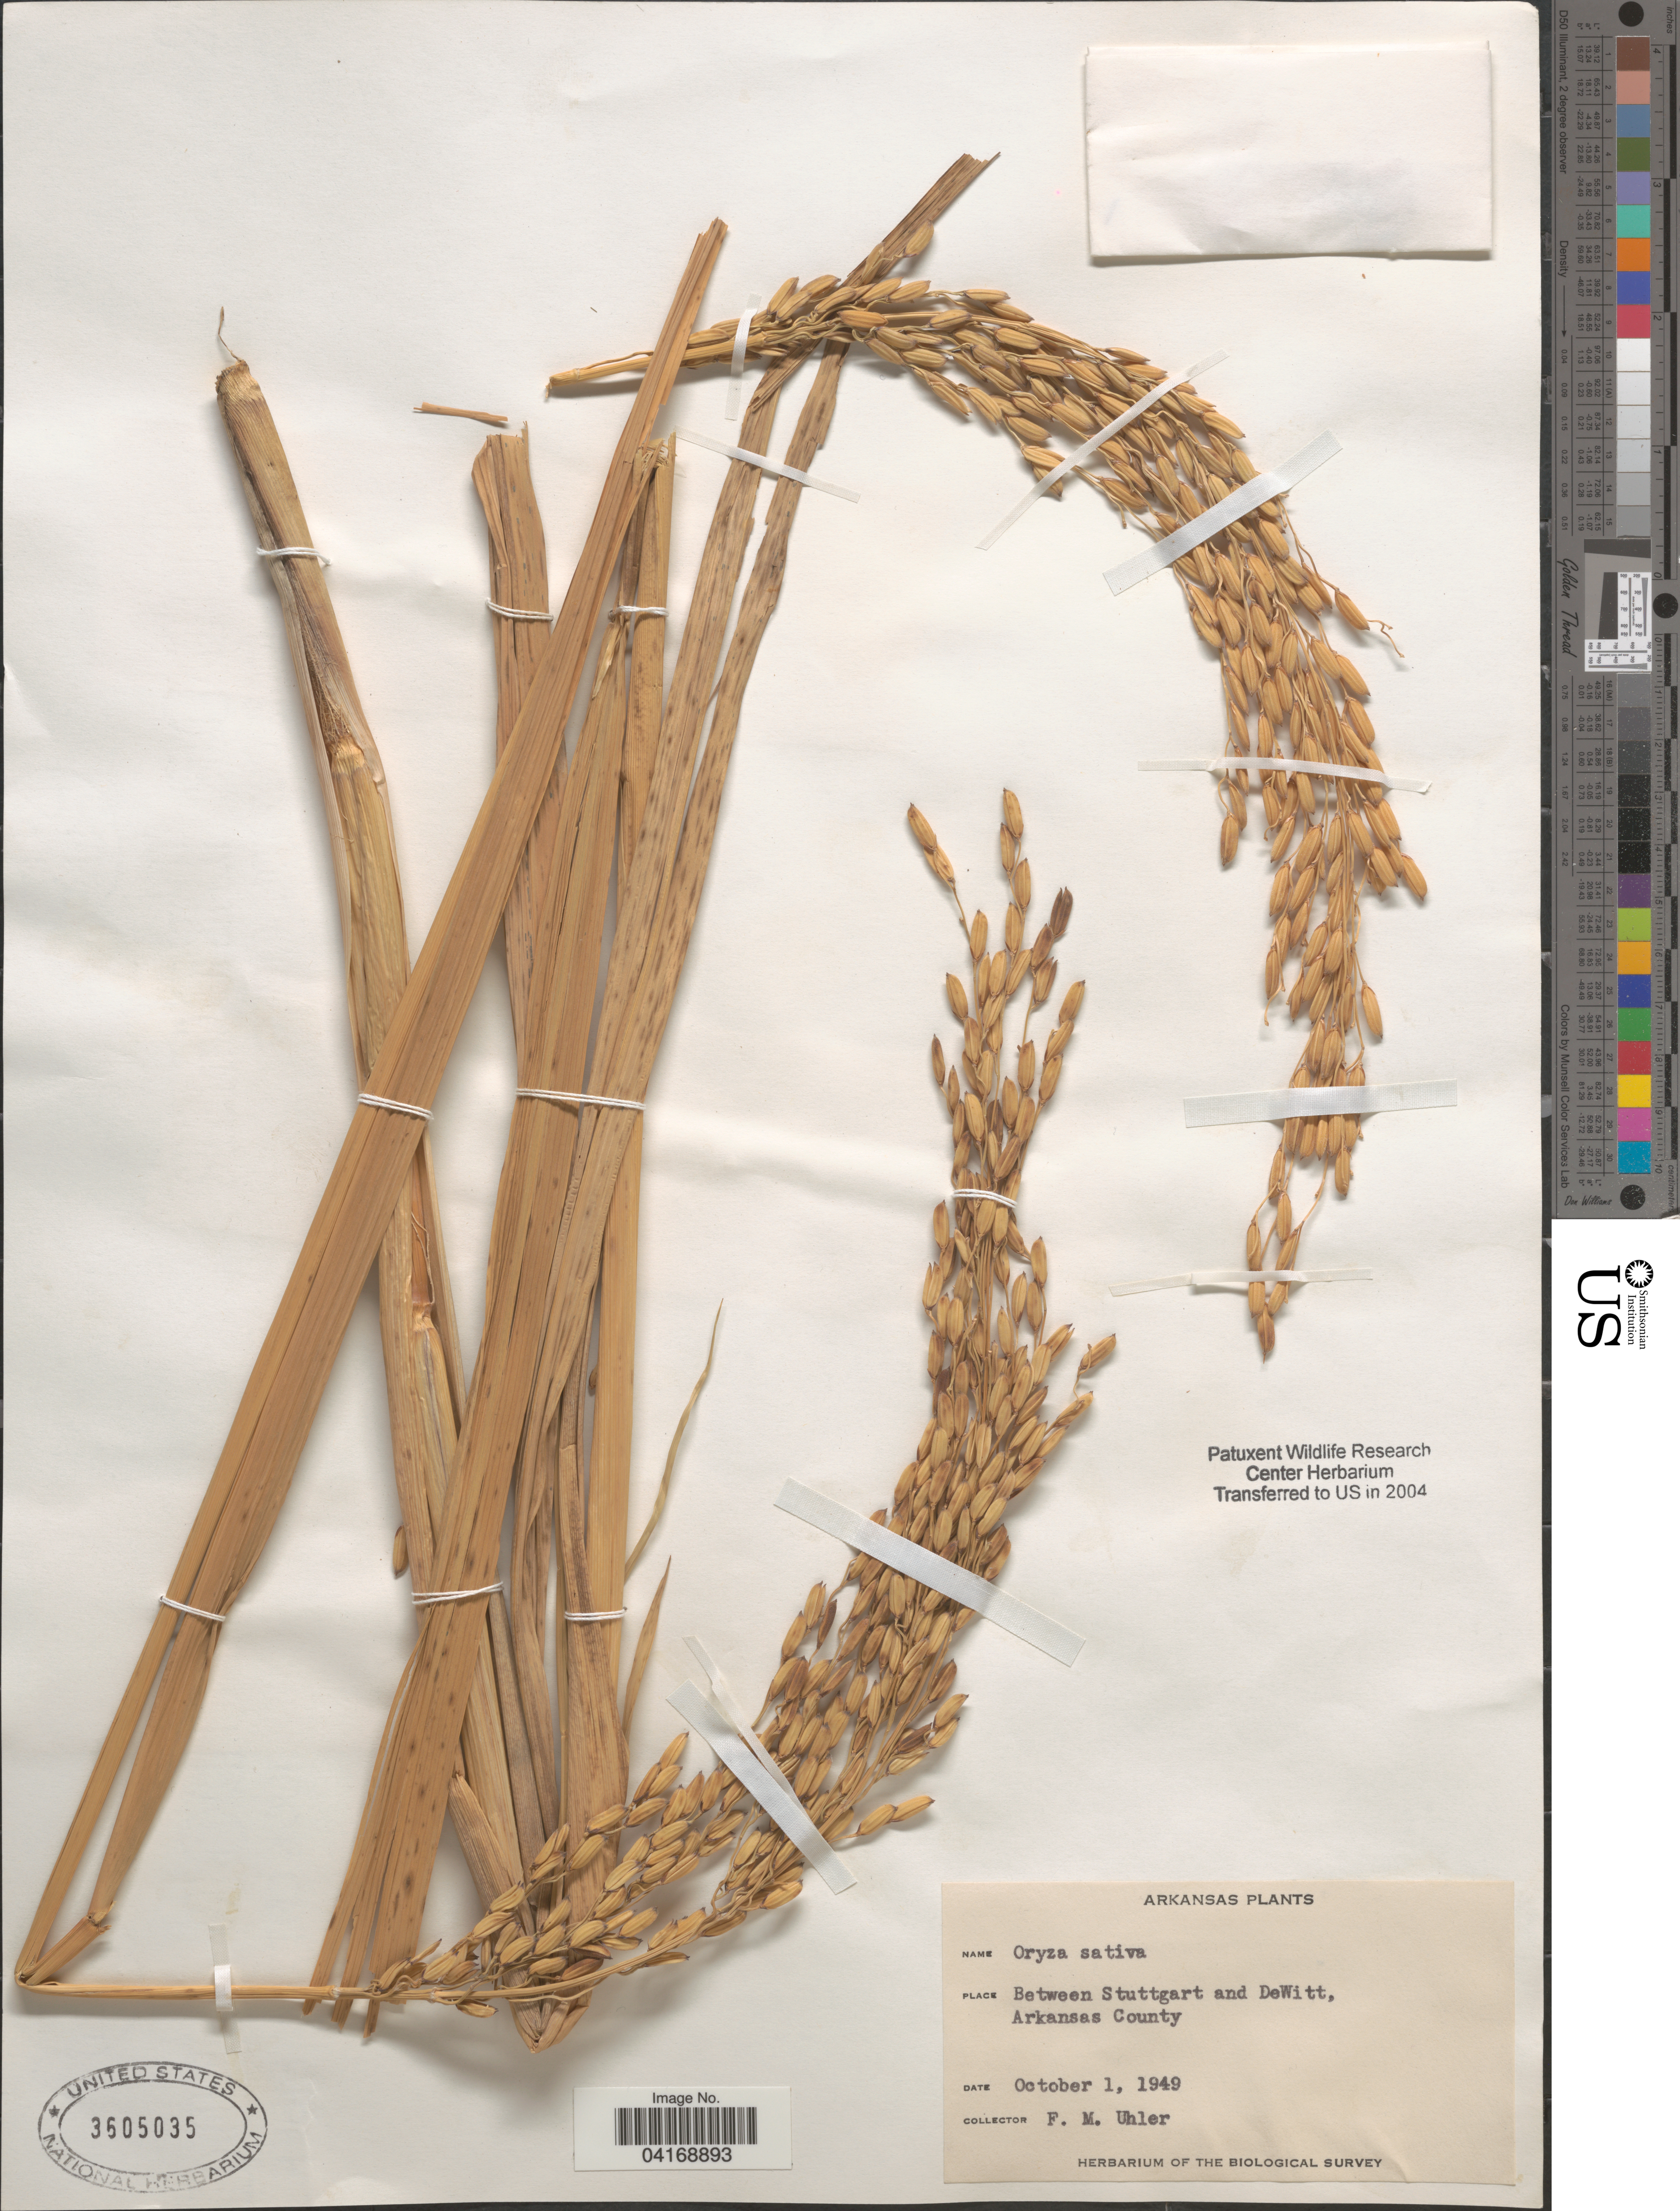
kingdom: Plantae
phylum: Tracheophyta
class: Liliopsida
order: Poales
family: Poaceae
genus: Oryza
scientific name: Oryza sativa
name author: L.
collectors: F. M. Uhler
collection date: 1949-10-01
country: United States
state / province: Arkansas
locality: Between Stuttgart and DeWitt, Arkansas County. The Biological Survey.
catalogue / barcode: US 3605035